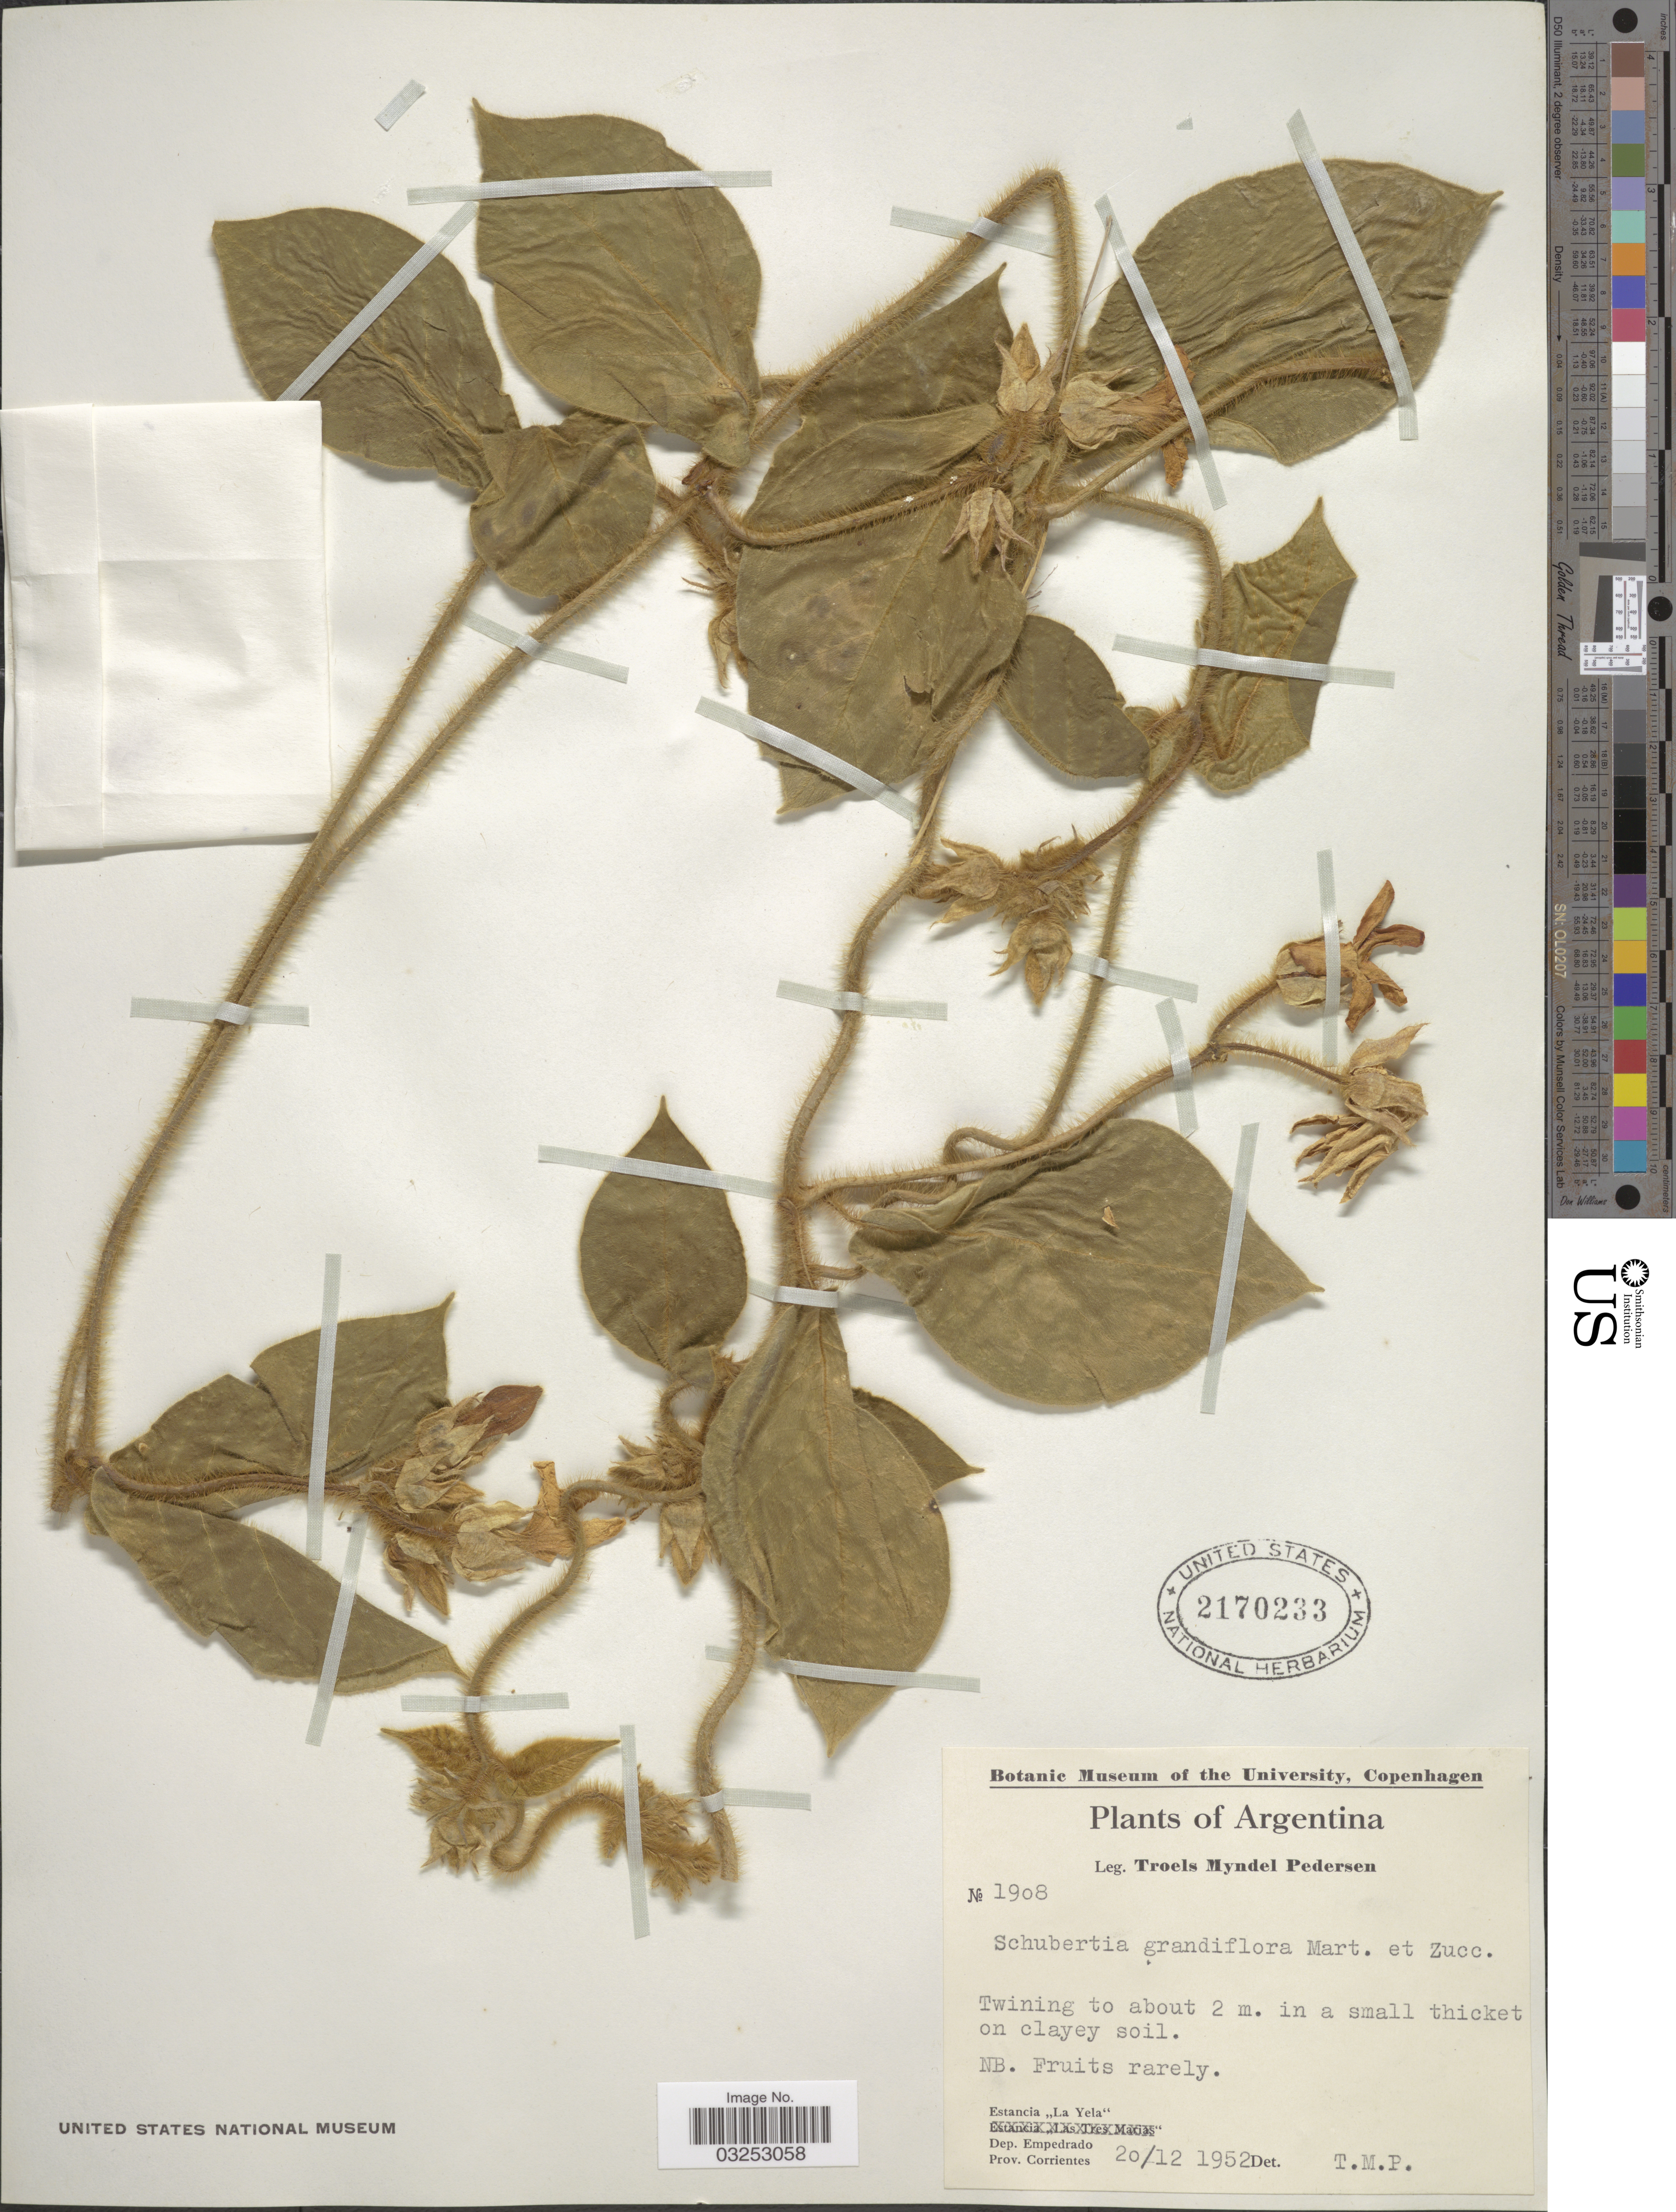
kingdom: Plantae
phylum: Tracheophyta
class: Magnoliopsida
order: Gentianales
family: Apocynaceae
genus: Schubertia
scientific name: Schubertia grandiflora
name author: Mart.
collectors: T. Pederson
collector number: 1908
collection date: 1952-12-20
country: Argentina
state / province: Corrientes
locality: Estancia "La Yela", Dep. Empedrado.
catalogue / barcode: US 2170233